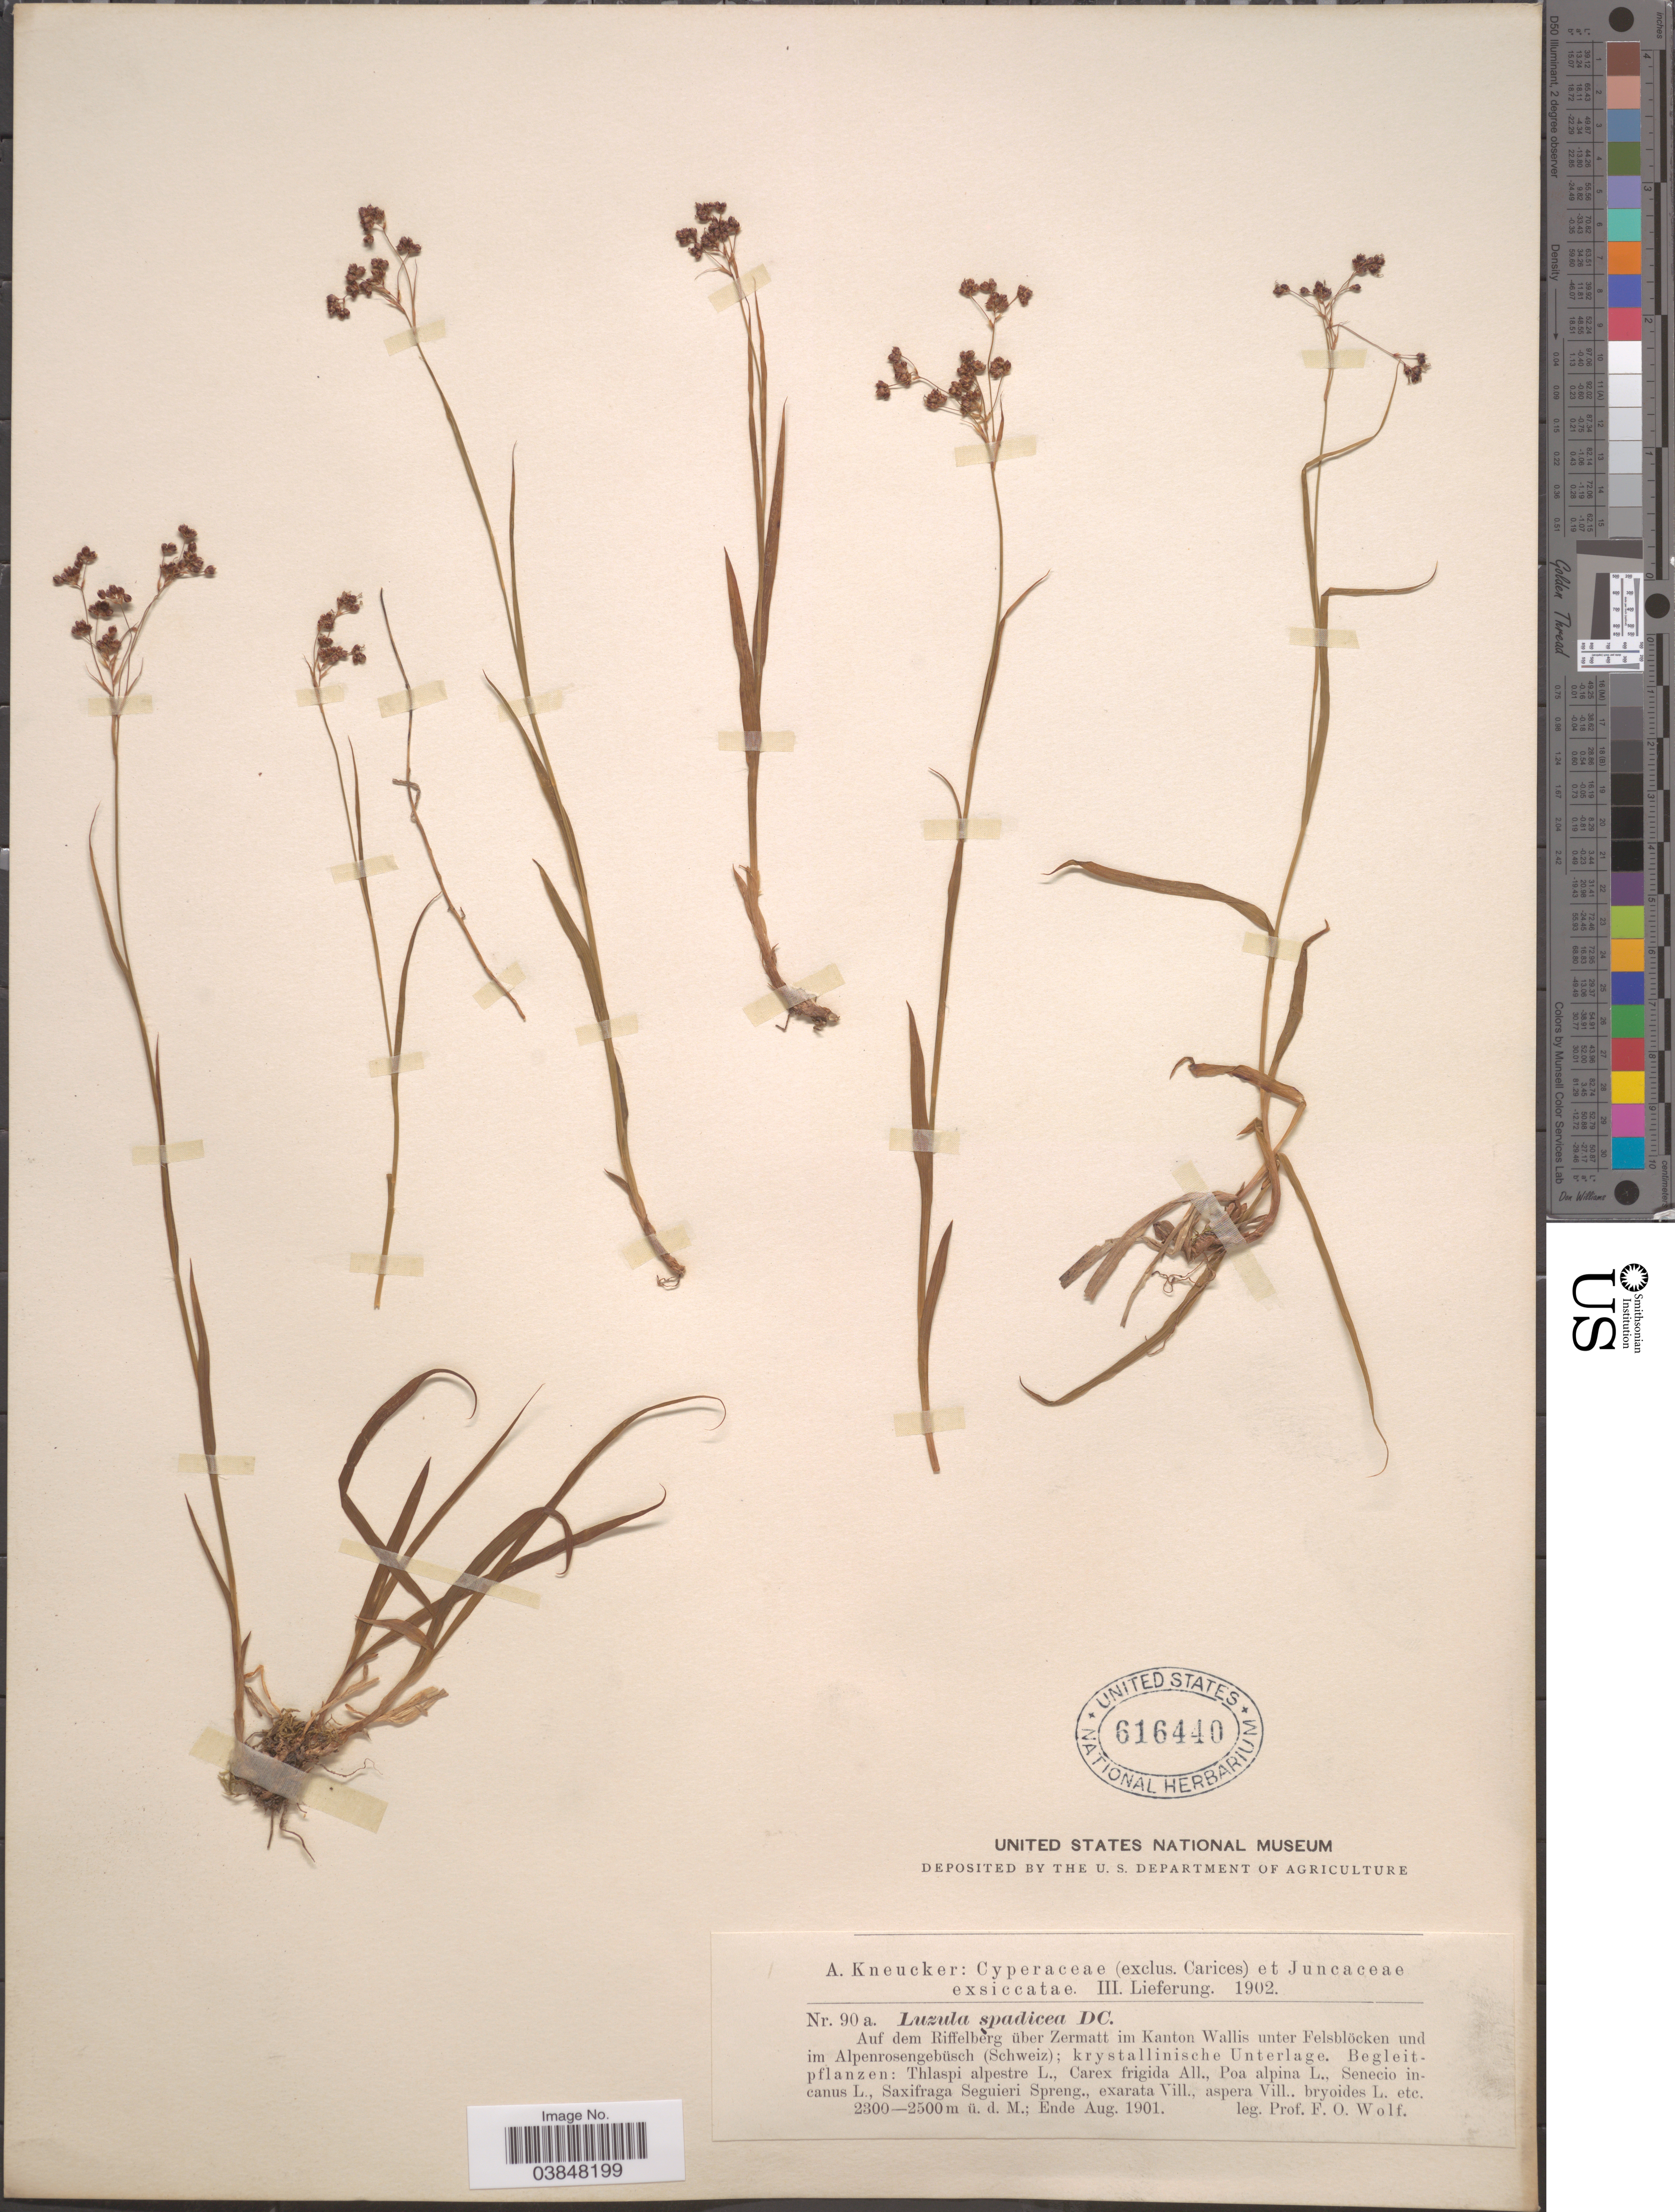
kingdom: Plantae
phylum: Tracheophyta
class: Liliopsida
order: Poales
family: Juncaceae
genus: Luzula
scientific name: Luzula spadicea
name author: DC.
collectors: F. Wolf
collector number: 90a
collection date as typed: Ende Aug. 1901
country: Switzerland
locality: Aud dem Riffelberg über Zermatt im Kanton Wallis unter Felsblöcken und im Alpenrosengebüsch (Schweiz); krystallinische Unterlage.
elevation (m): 2300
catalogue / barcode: US 616440